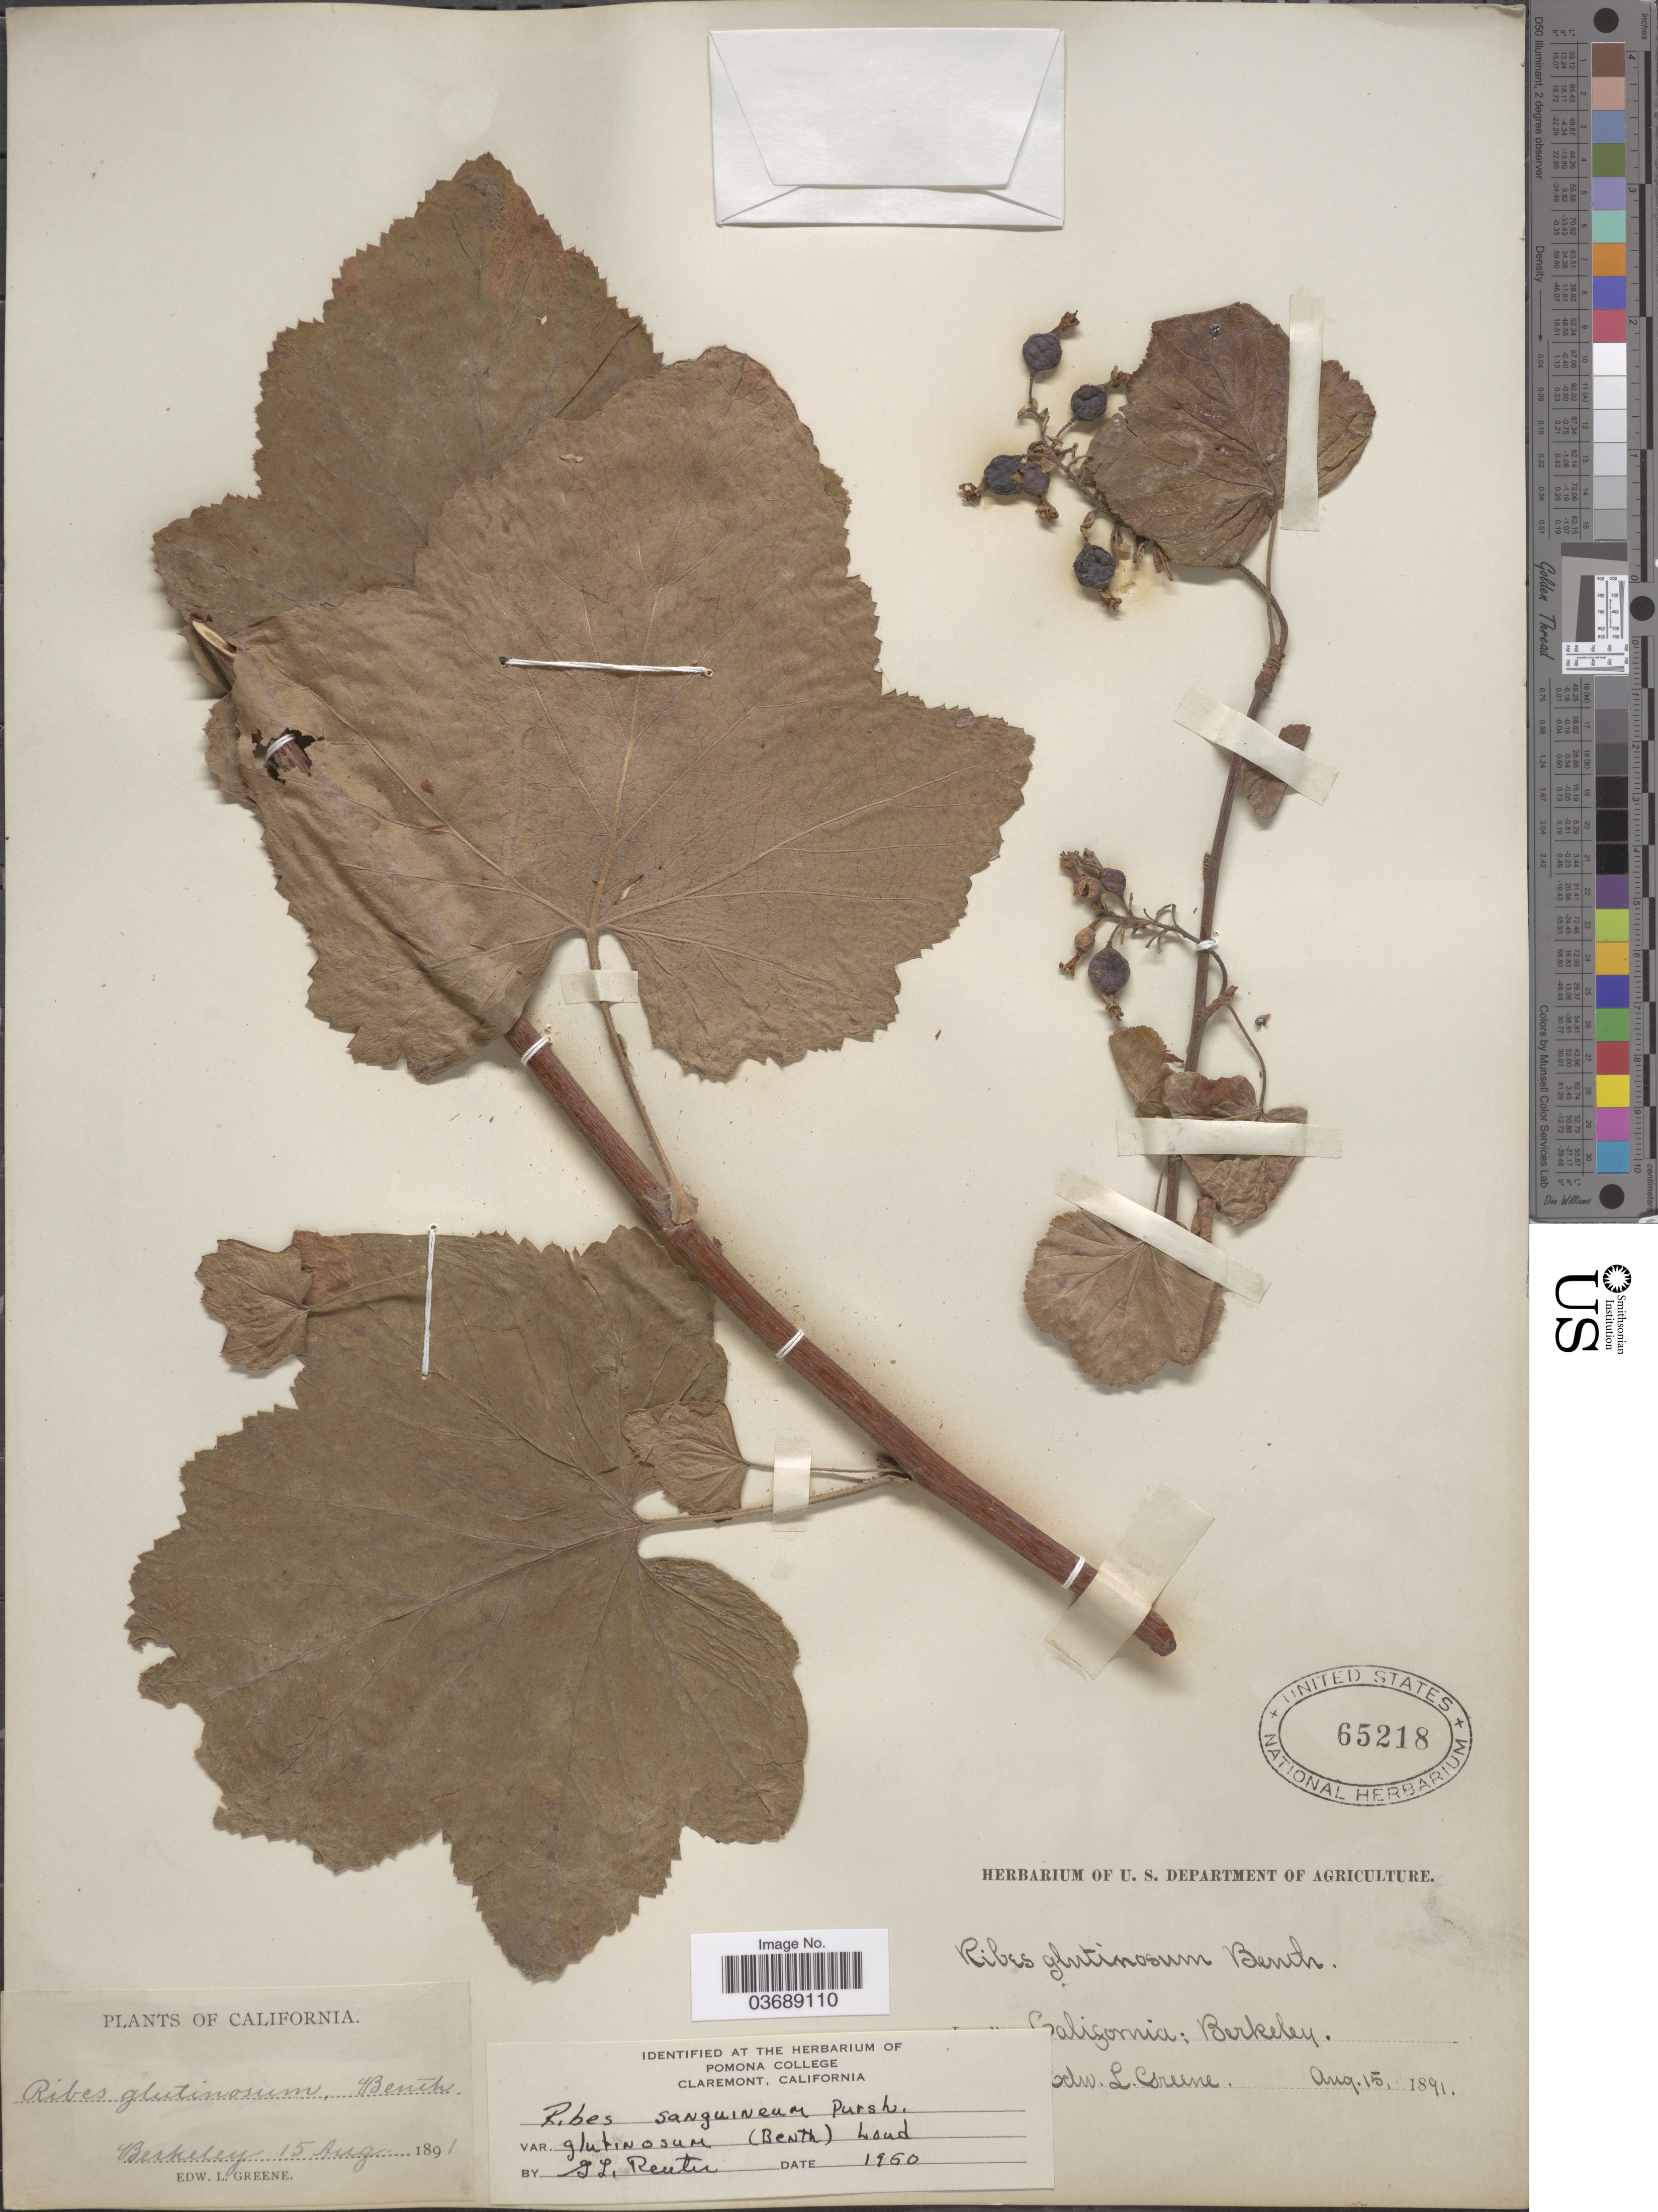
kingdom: Plantae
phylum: Tracheophyta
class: Magnoliopsida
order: Saxifragales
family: Grossulariaceae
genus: Ribes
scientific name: Ribes sanguineum var. glutinosum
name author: (Benth.) Loudon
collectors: E. L. Greene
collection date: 1891-08-15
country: United States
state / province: California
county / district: Alameda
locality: Berkeley.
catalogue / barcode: US 65218